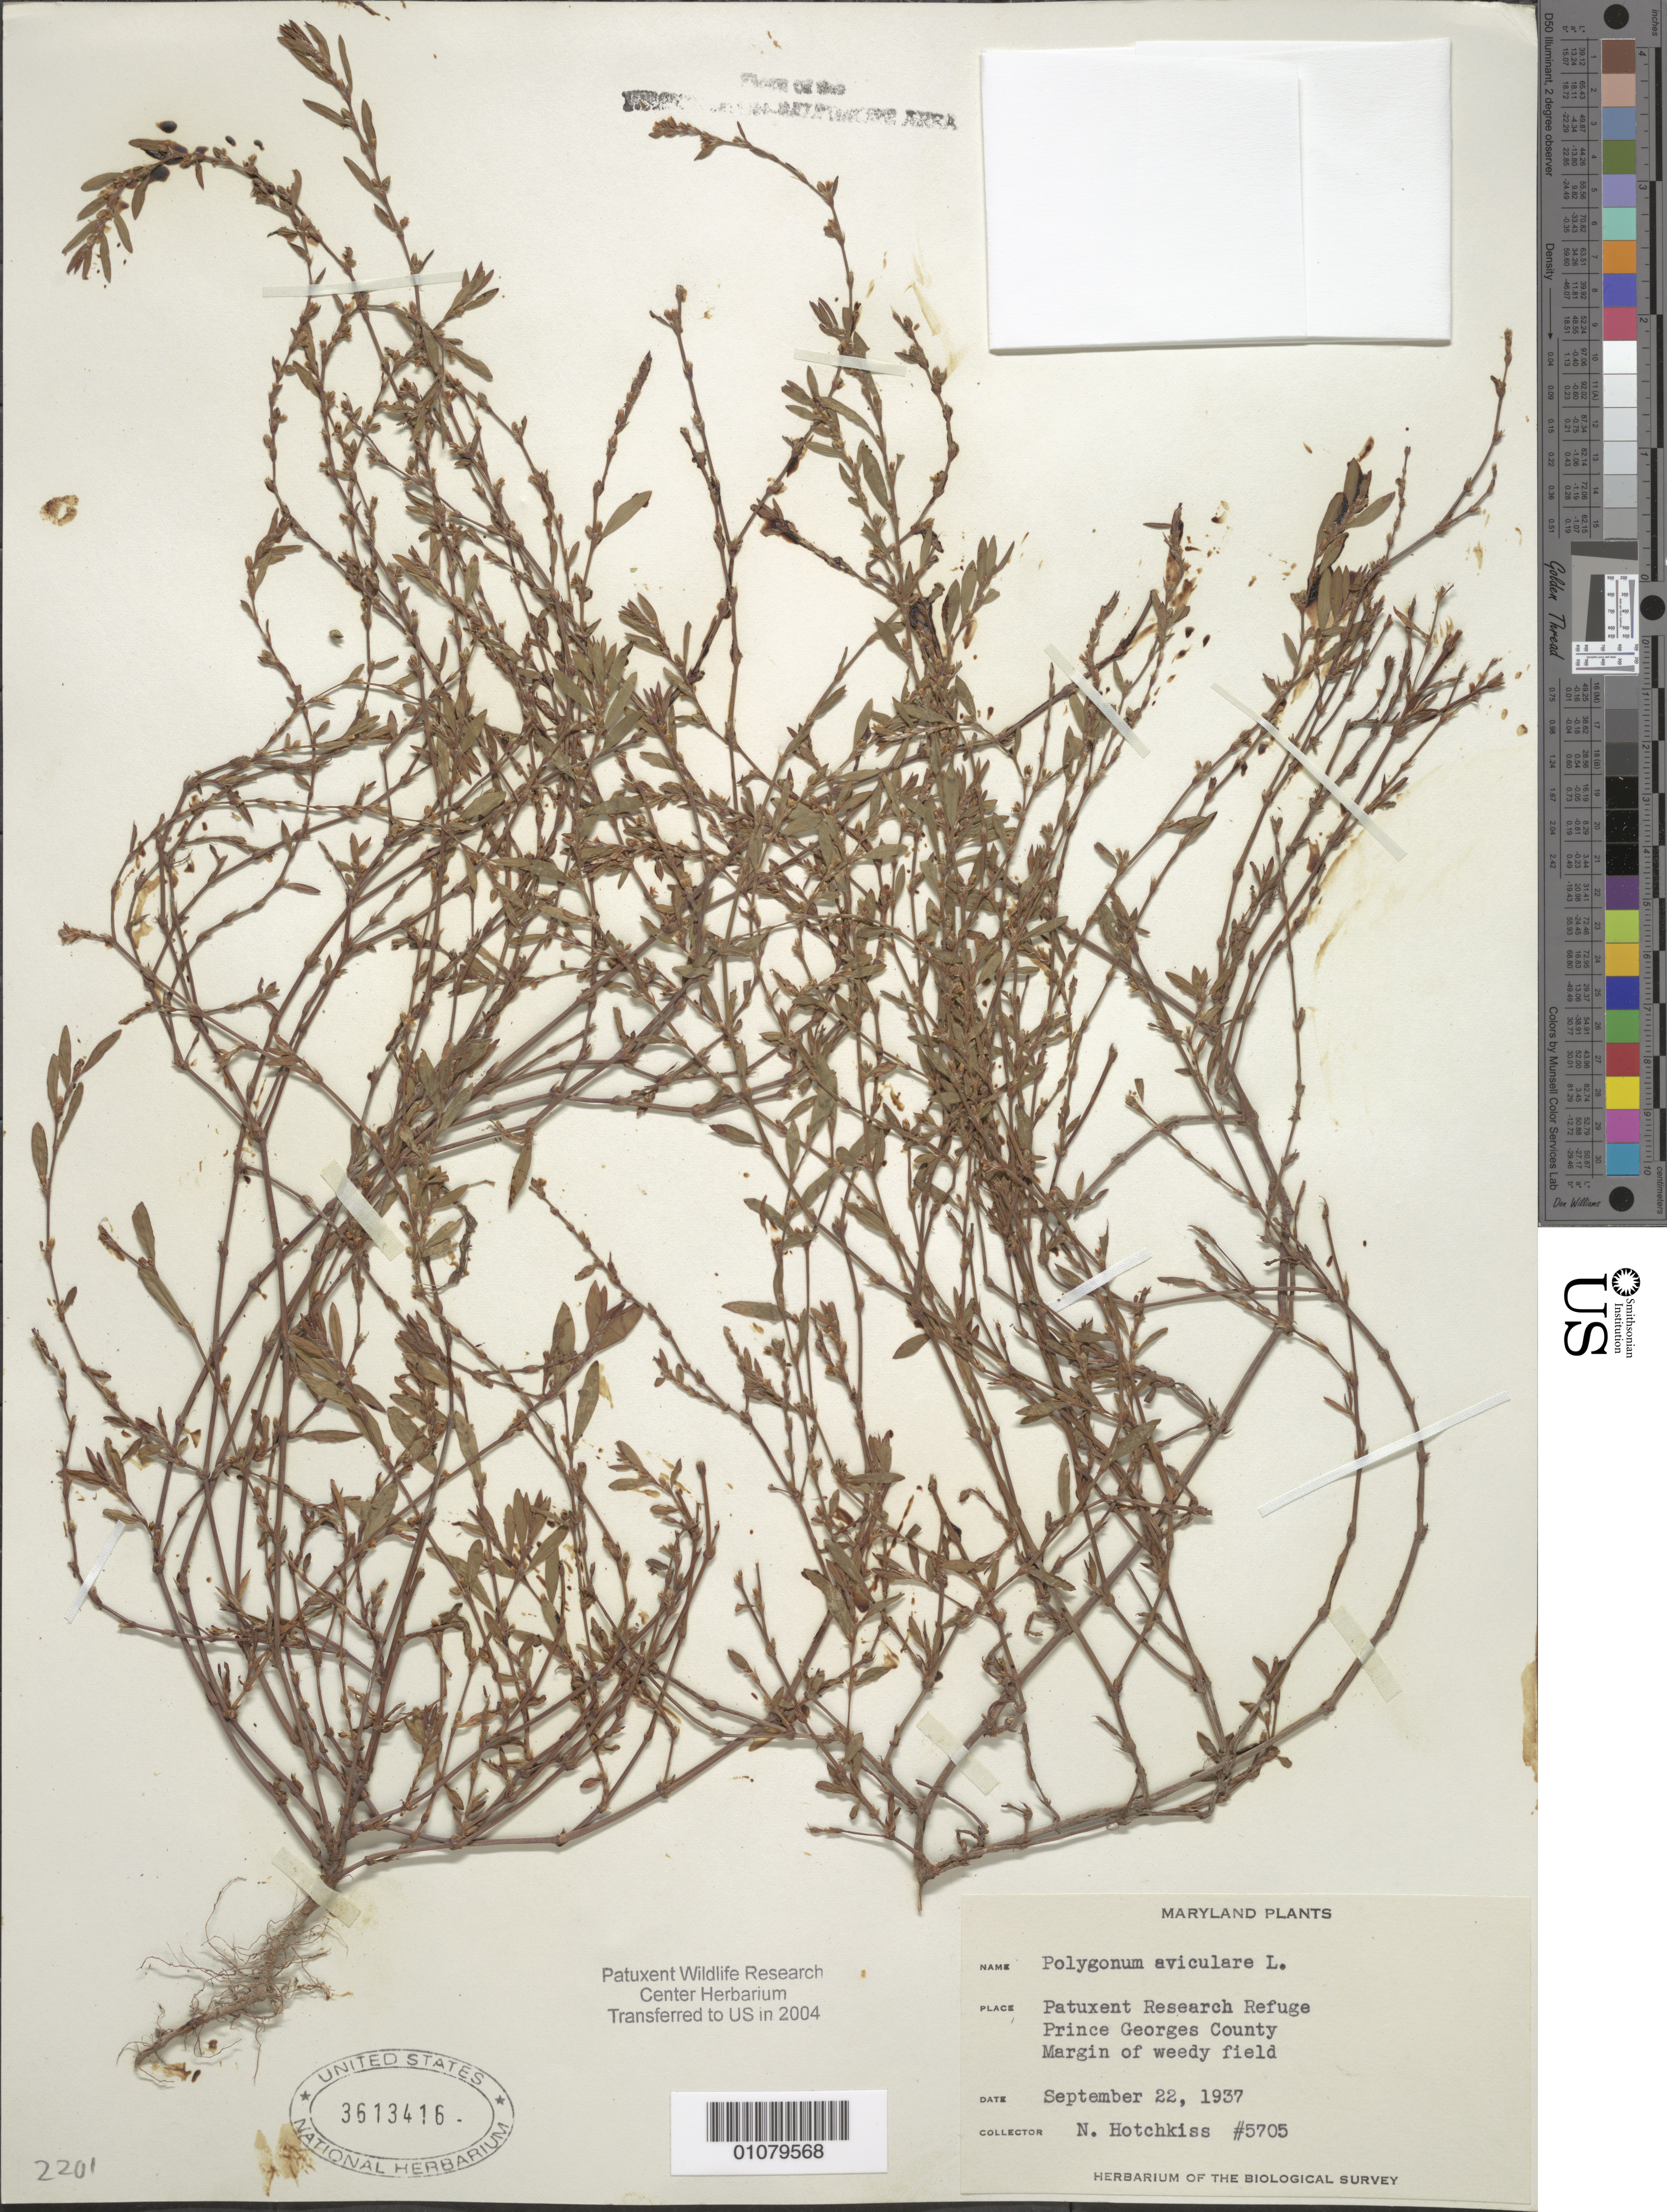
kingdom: Plantae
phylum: Tracheophyta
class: Magnoliopsida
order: Caryophyllales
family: Polygonaceae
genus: Polygonum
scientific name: Polygonum aviculare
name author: L.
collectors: N. Hotchkiss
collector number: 5705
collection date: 1937-09-22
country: United States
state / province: Maryland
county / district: Prince George's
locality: Patuxent Wildlife Refuge.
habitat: Margin of weedy field.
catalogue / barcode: US 3613416